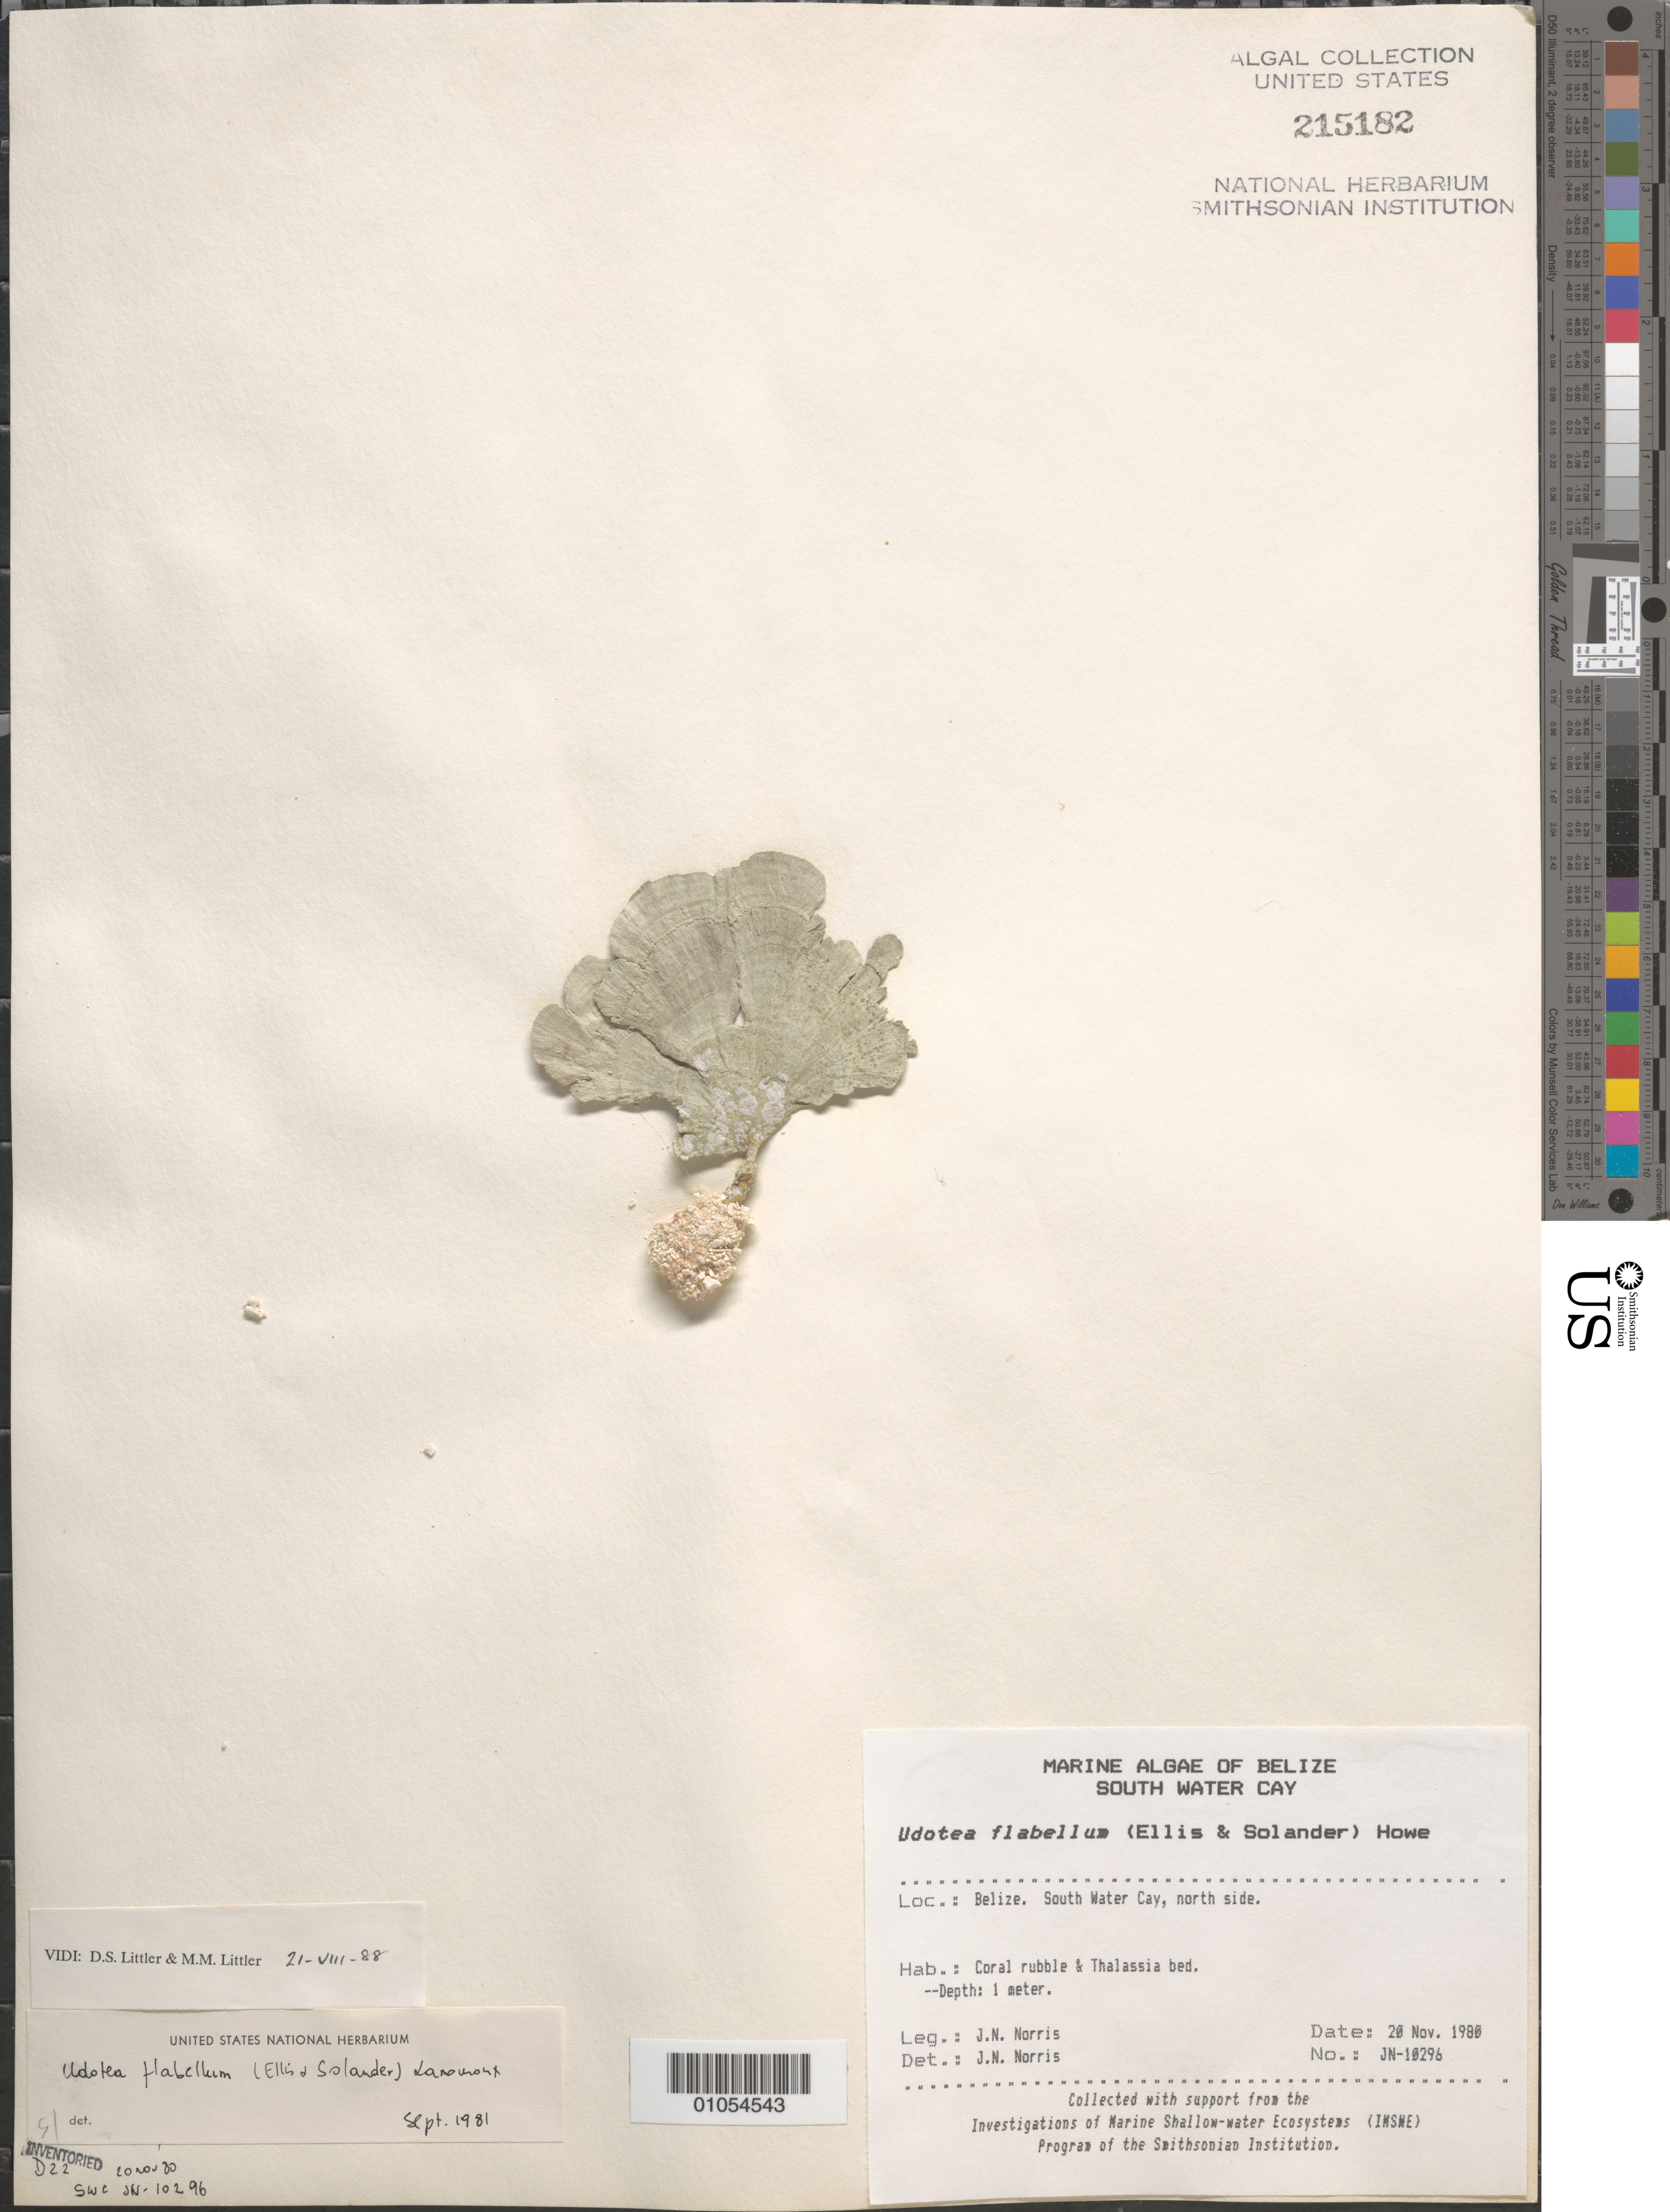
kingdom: Plantae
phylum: Chlorophyta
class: Ulvophyceae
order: Bryopsidales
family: Udoteaceae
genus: Udotea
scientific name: Udotea flabellum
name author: (J. Ellis & Sol.) M. Howe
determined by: Norris, James N.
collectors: J. N. Norris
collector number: JN-10296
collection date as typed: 20 Nov 1980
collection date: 1980-11-20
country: Belize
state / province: Stann Creek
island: South Water Cay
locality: North side of the cay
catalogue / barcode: US 215182